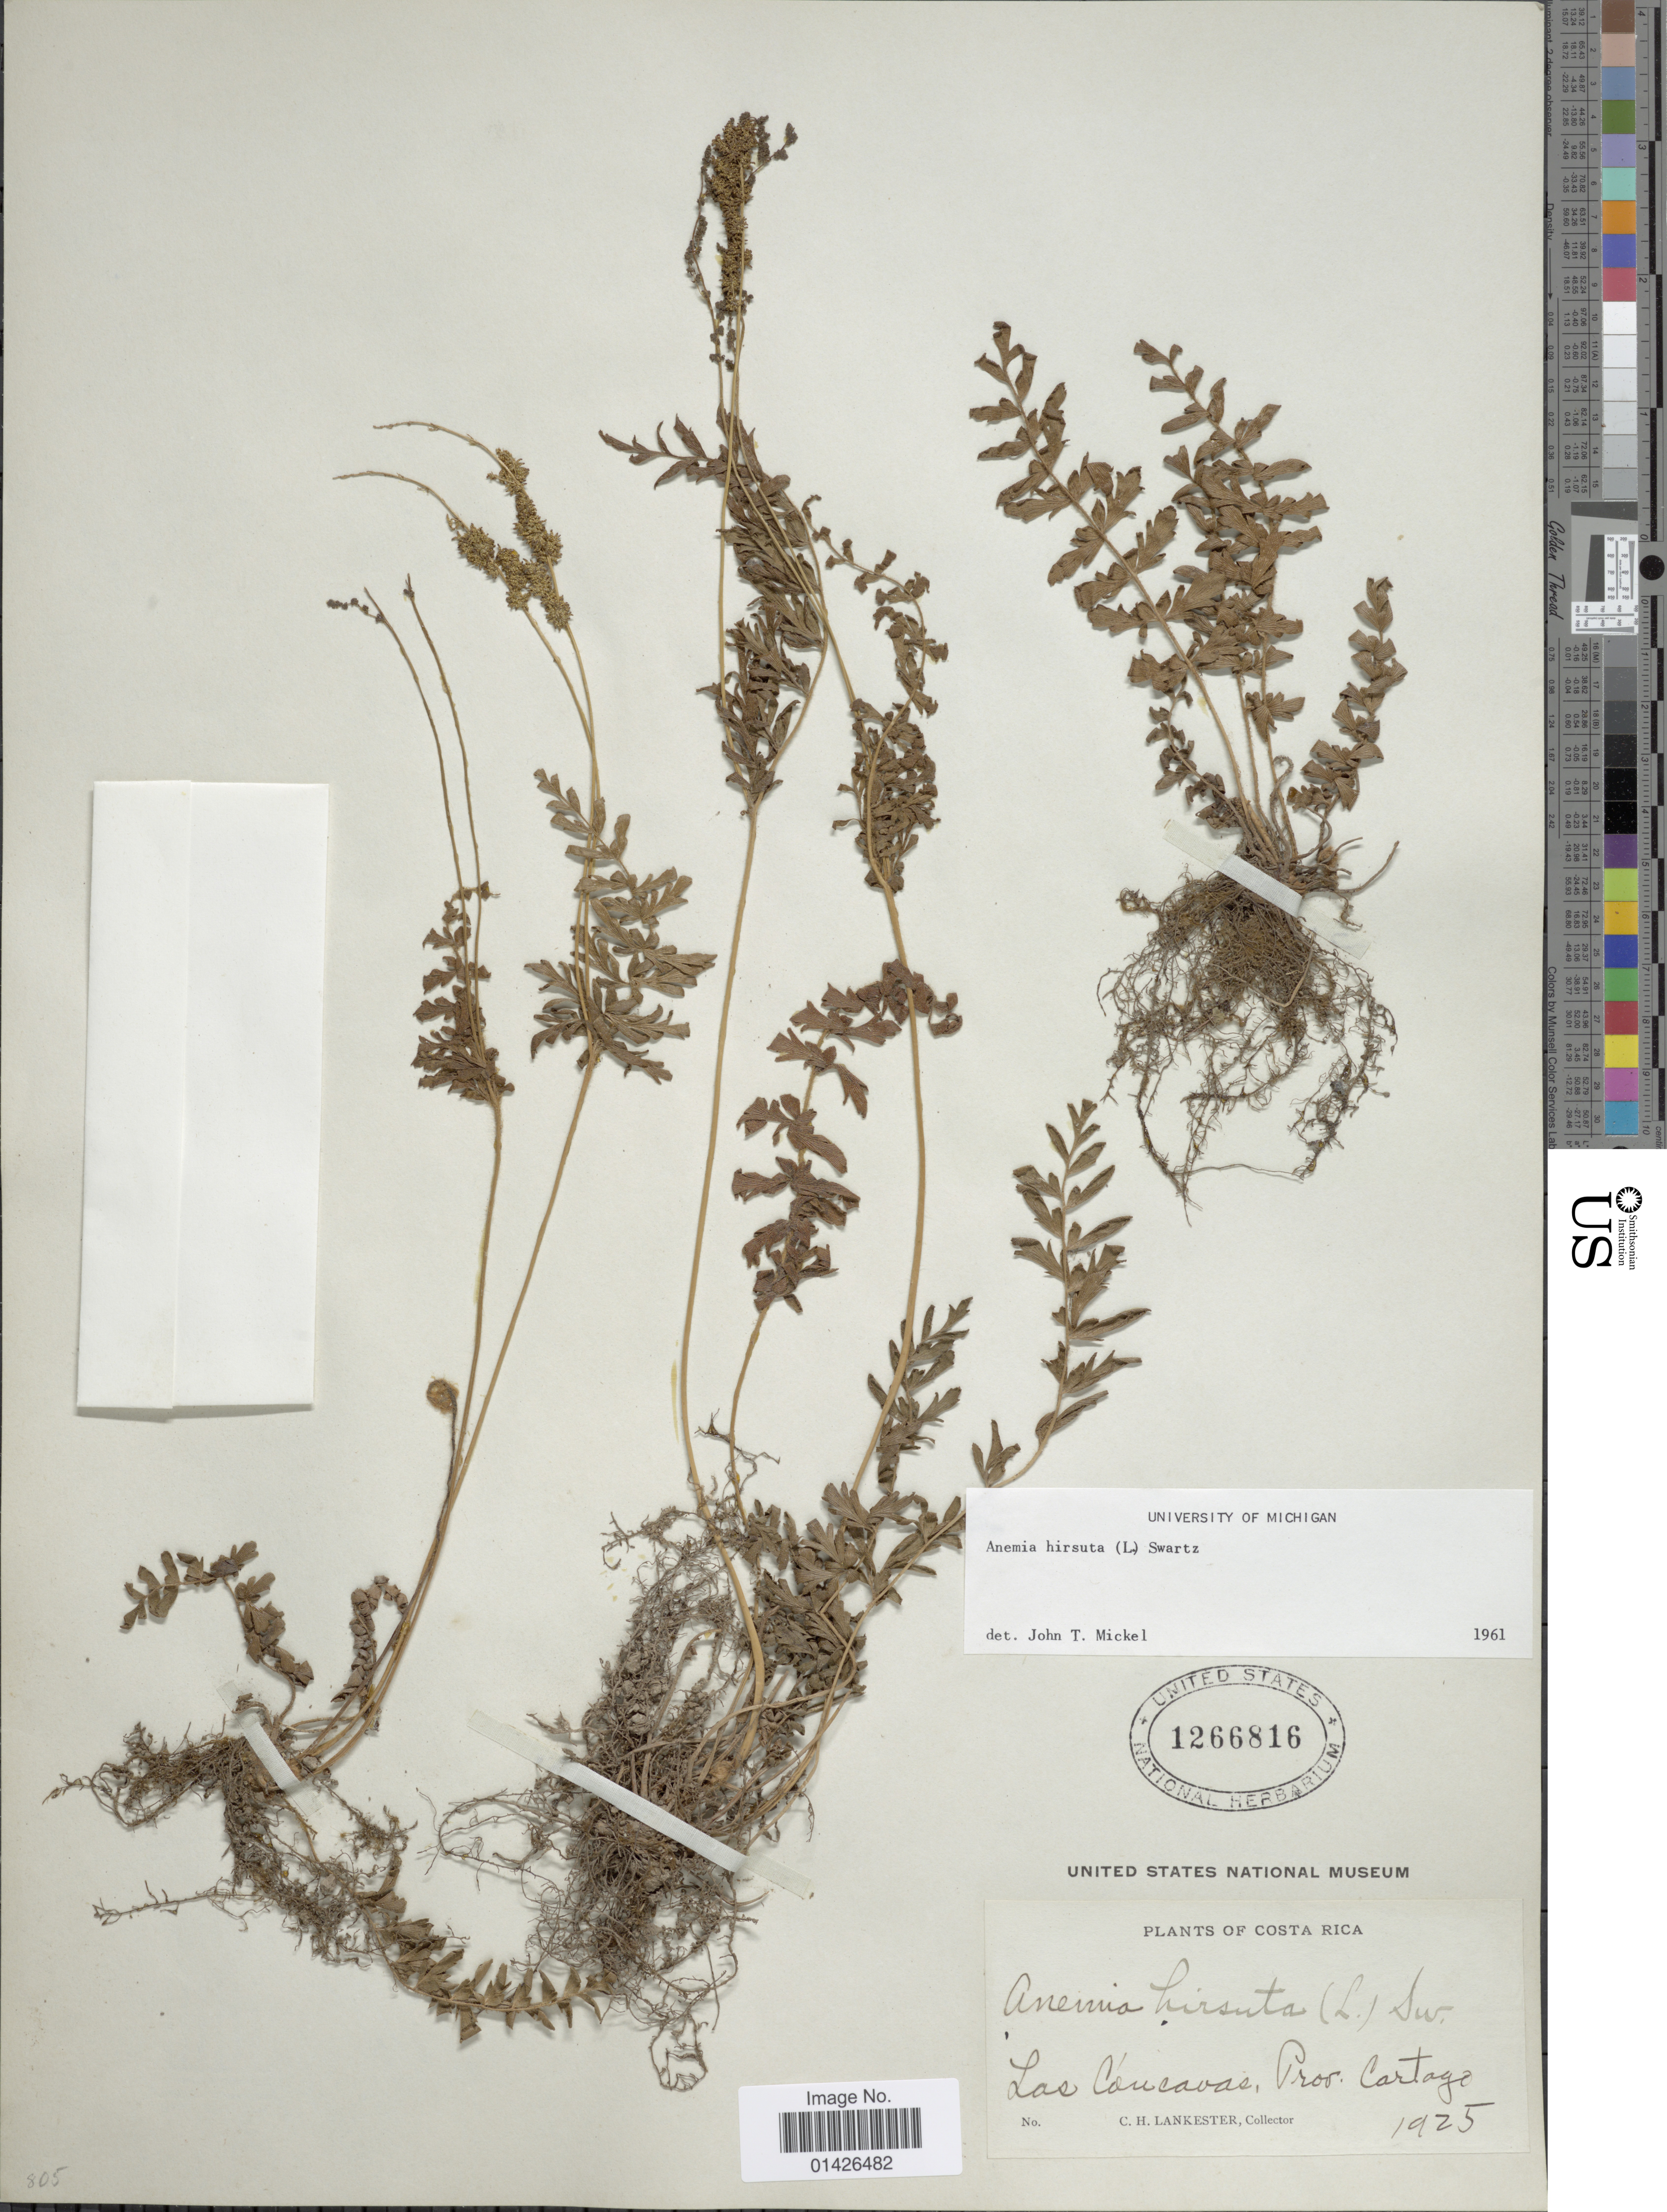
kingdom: Plantae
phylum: Tracheophyta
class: Polypodiopsida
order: Schizaeales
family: Anemiaceae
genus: Anemia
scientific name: Anemia hirsuta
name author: (L.) Sw.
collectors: C. H. Lankester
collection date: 1925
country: Costa Rica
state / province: Cartago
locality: Las Concavas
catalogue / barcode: US 1266816